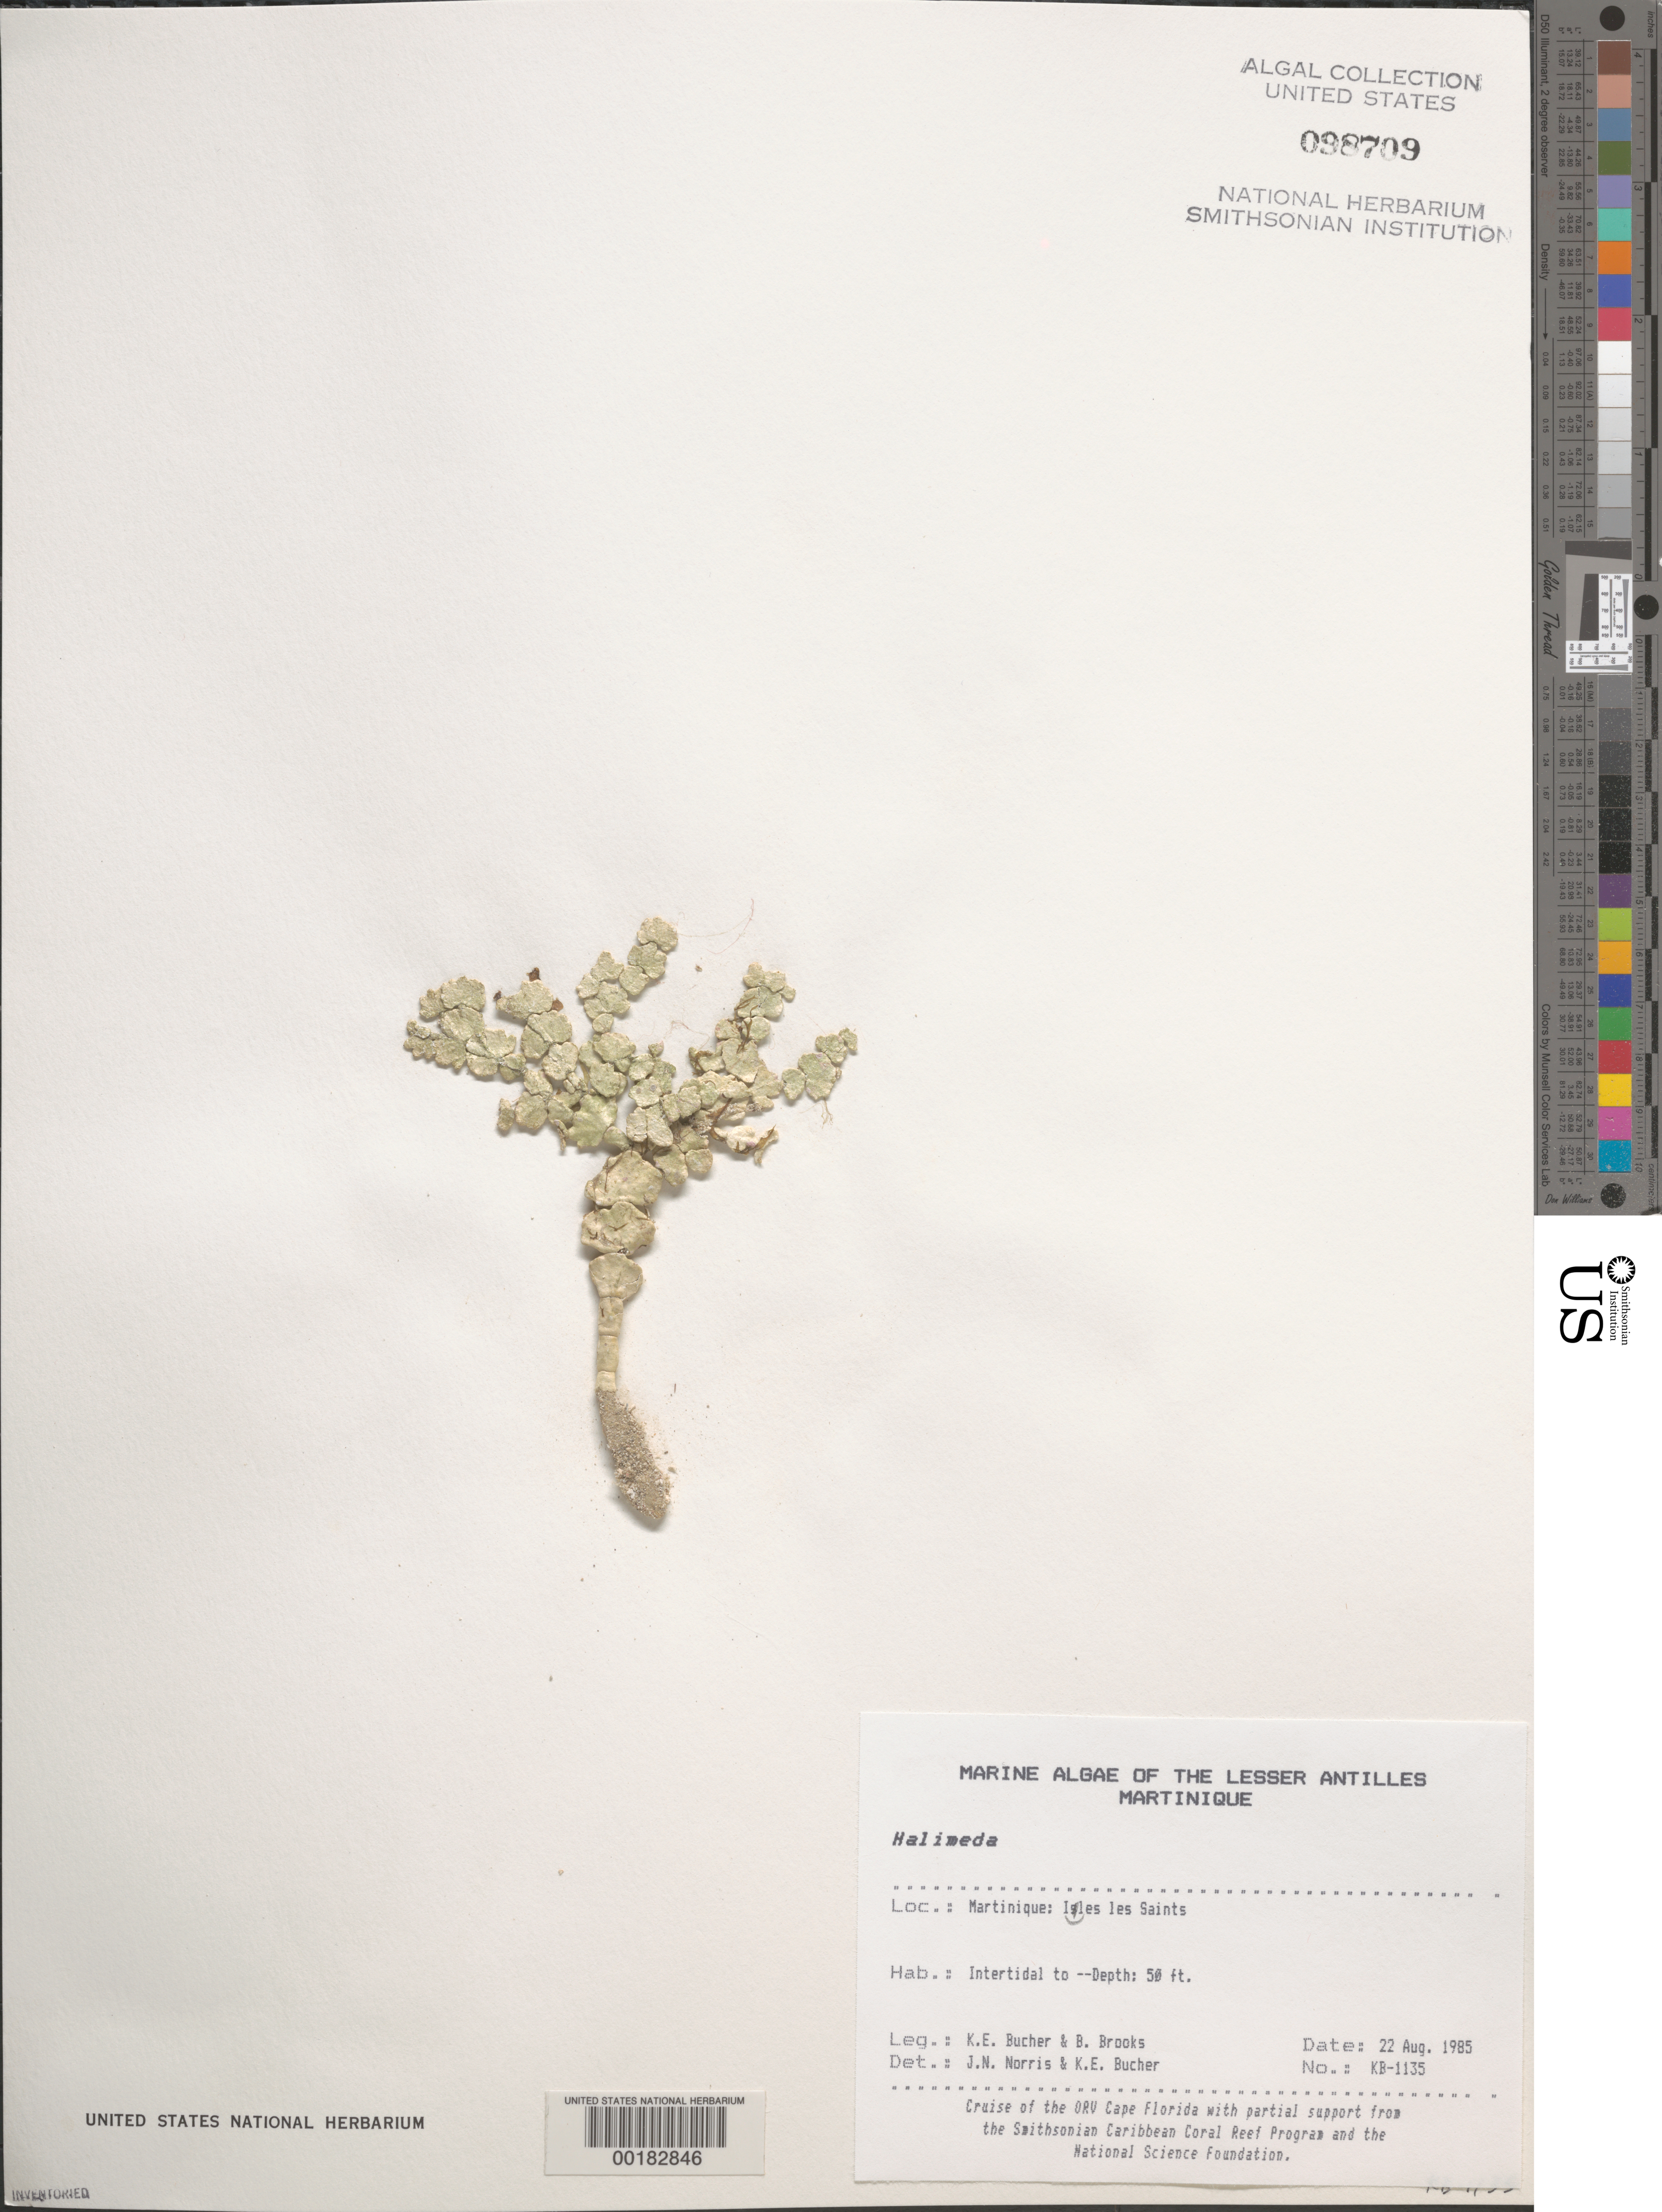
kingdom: Plantae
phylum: Chlorophyta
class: Ulvophyceae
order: Bryopsidales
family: Halimedaceae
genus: Halimeda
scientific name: Halimeda sp.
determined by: Norris, J. N.; Bucher, K. E.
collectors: K. E. Bucher & B. Brooks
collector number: Kb-1135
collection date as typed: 22 Aug 1985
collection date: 1985-08-22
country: Martinique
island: Iles les Saintes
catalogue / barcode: US 98709